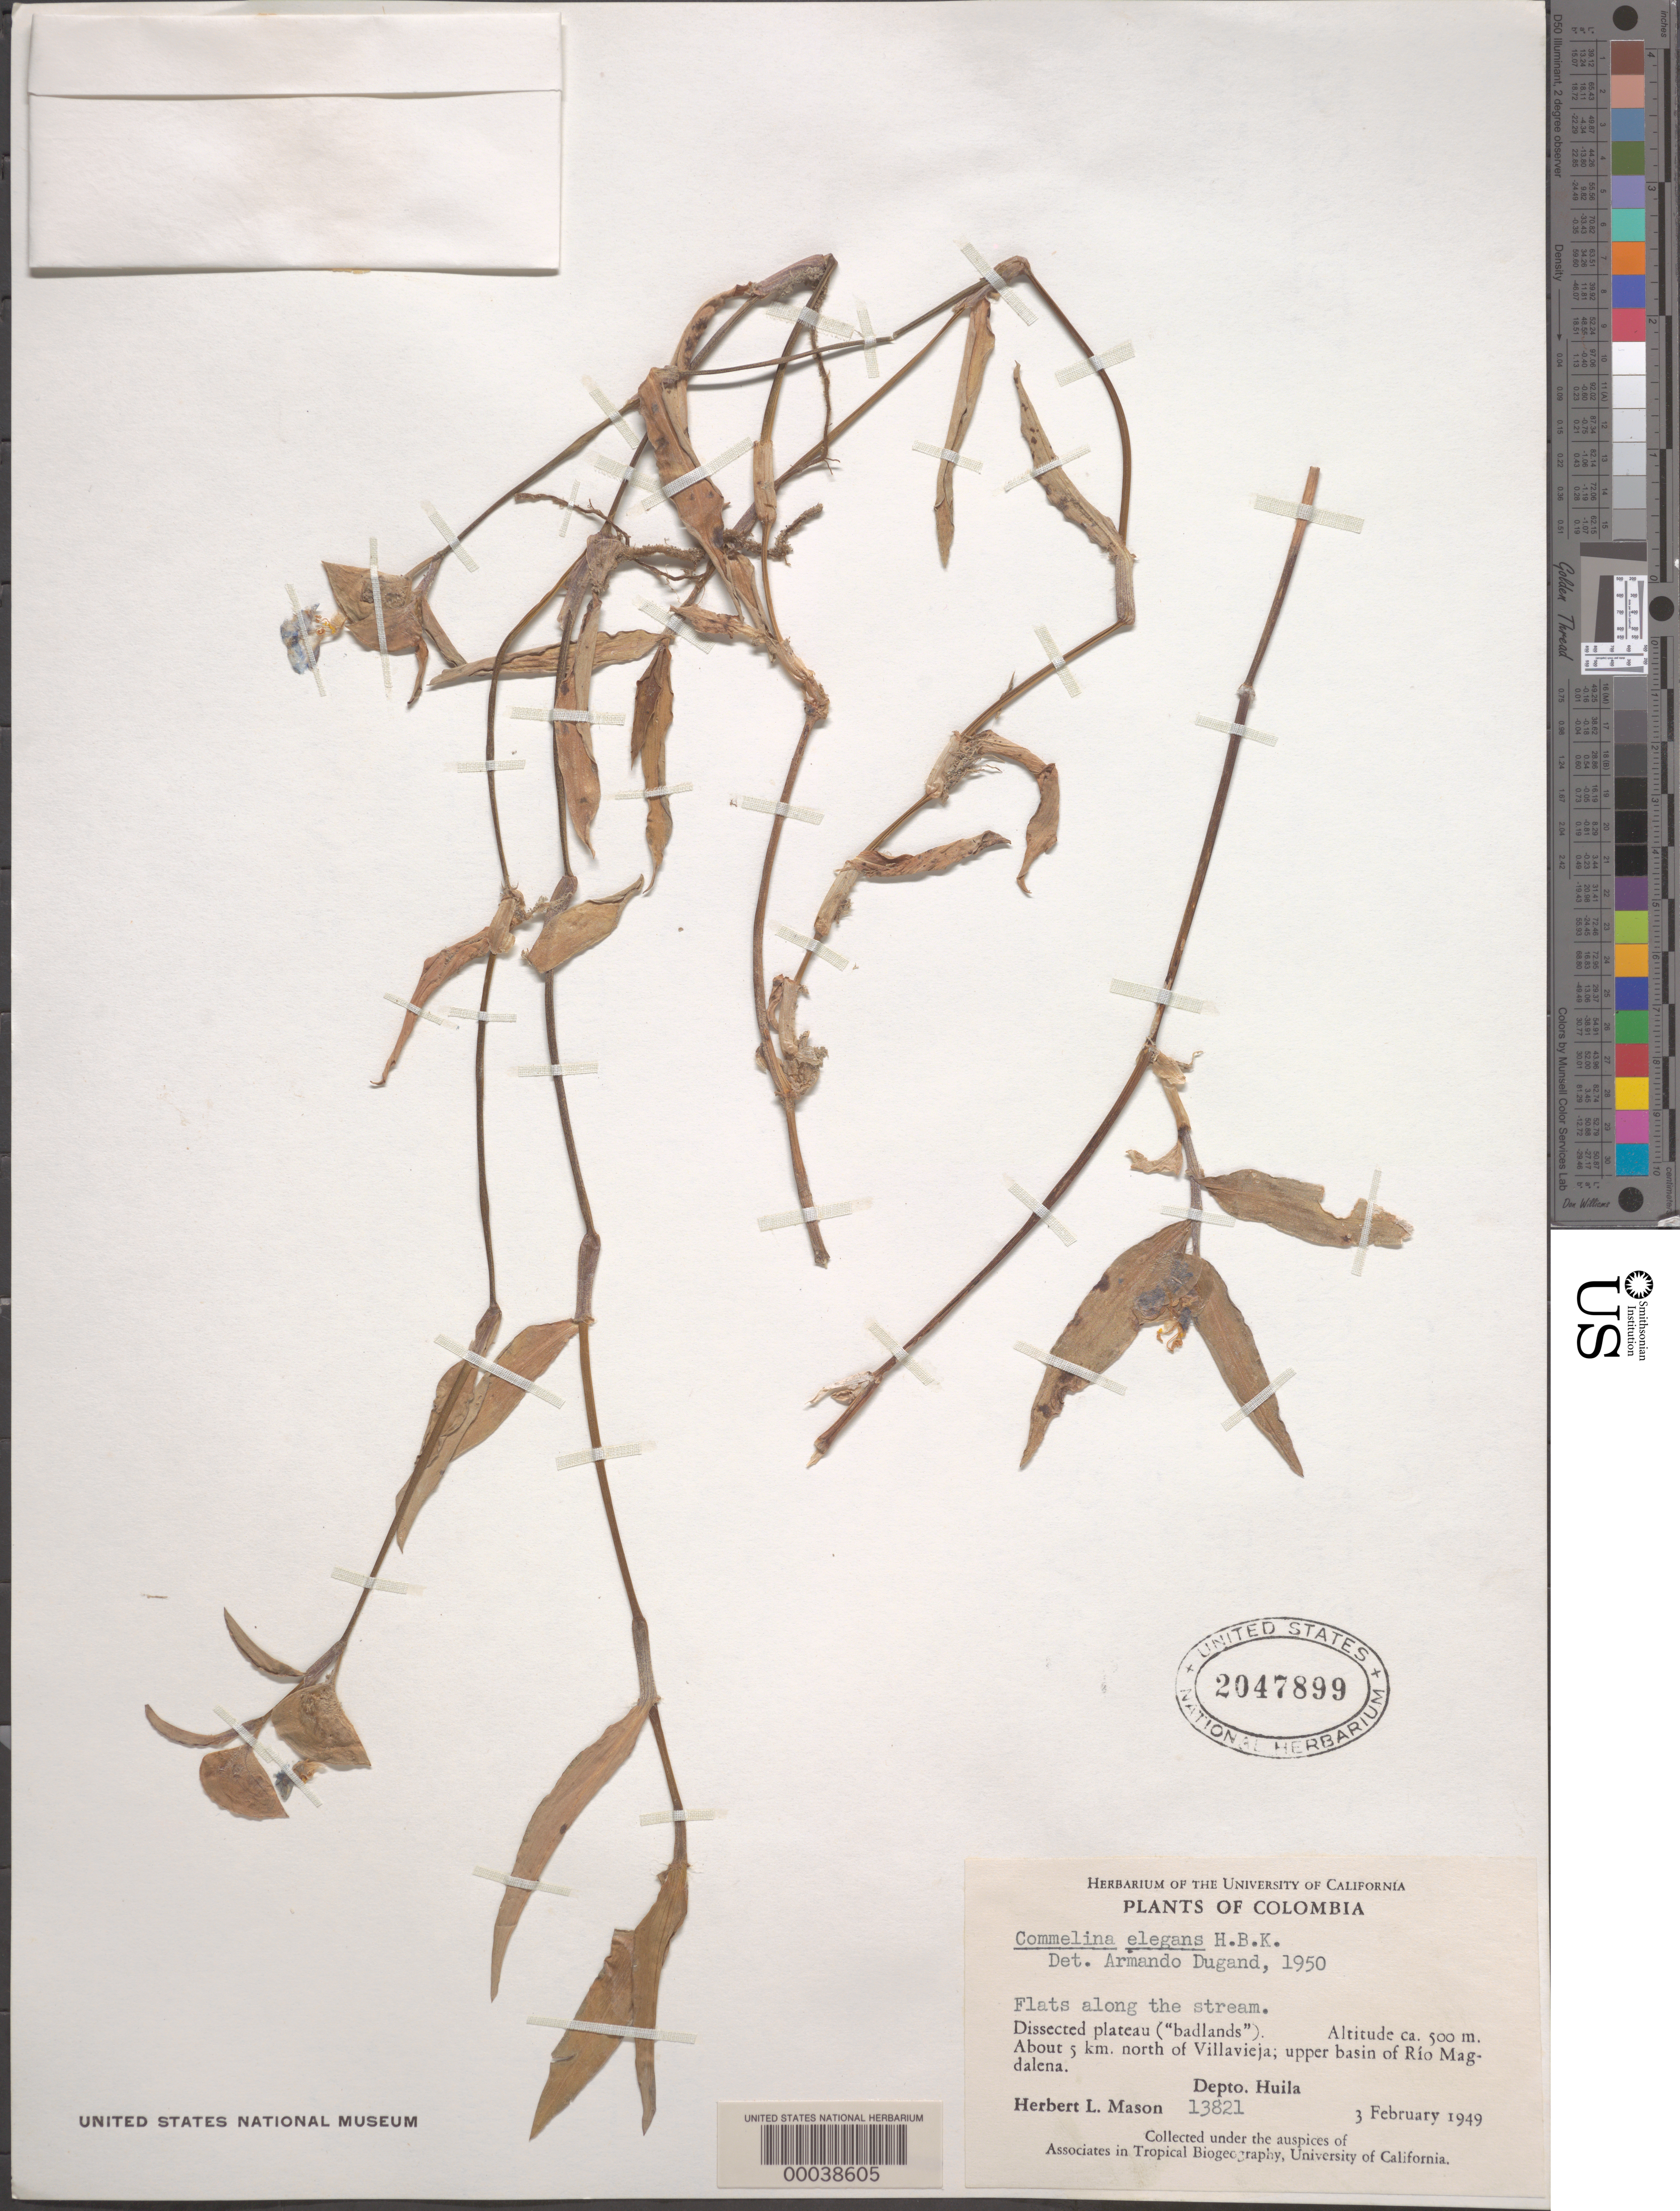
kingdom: Plantae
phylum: Tracheophyta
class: Liliopsida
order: Commelinales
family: Commelinaceae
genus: Commelina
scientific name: Commelina erecta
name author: L.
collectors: H. L. Mason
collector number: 13821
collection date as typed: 03 Feb 1949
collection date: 1949-02-03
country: Colombia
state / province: Huila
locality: N of Villa Vieja, upper Basin of Rio Magdalena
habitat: Flats along stream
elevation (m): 500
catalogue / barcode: US 2047899